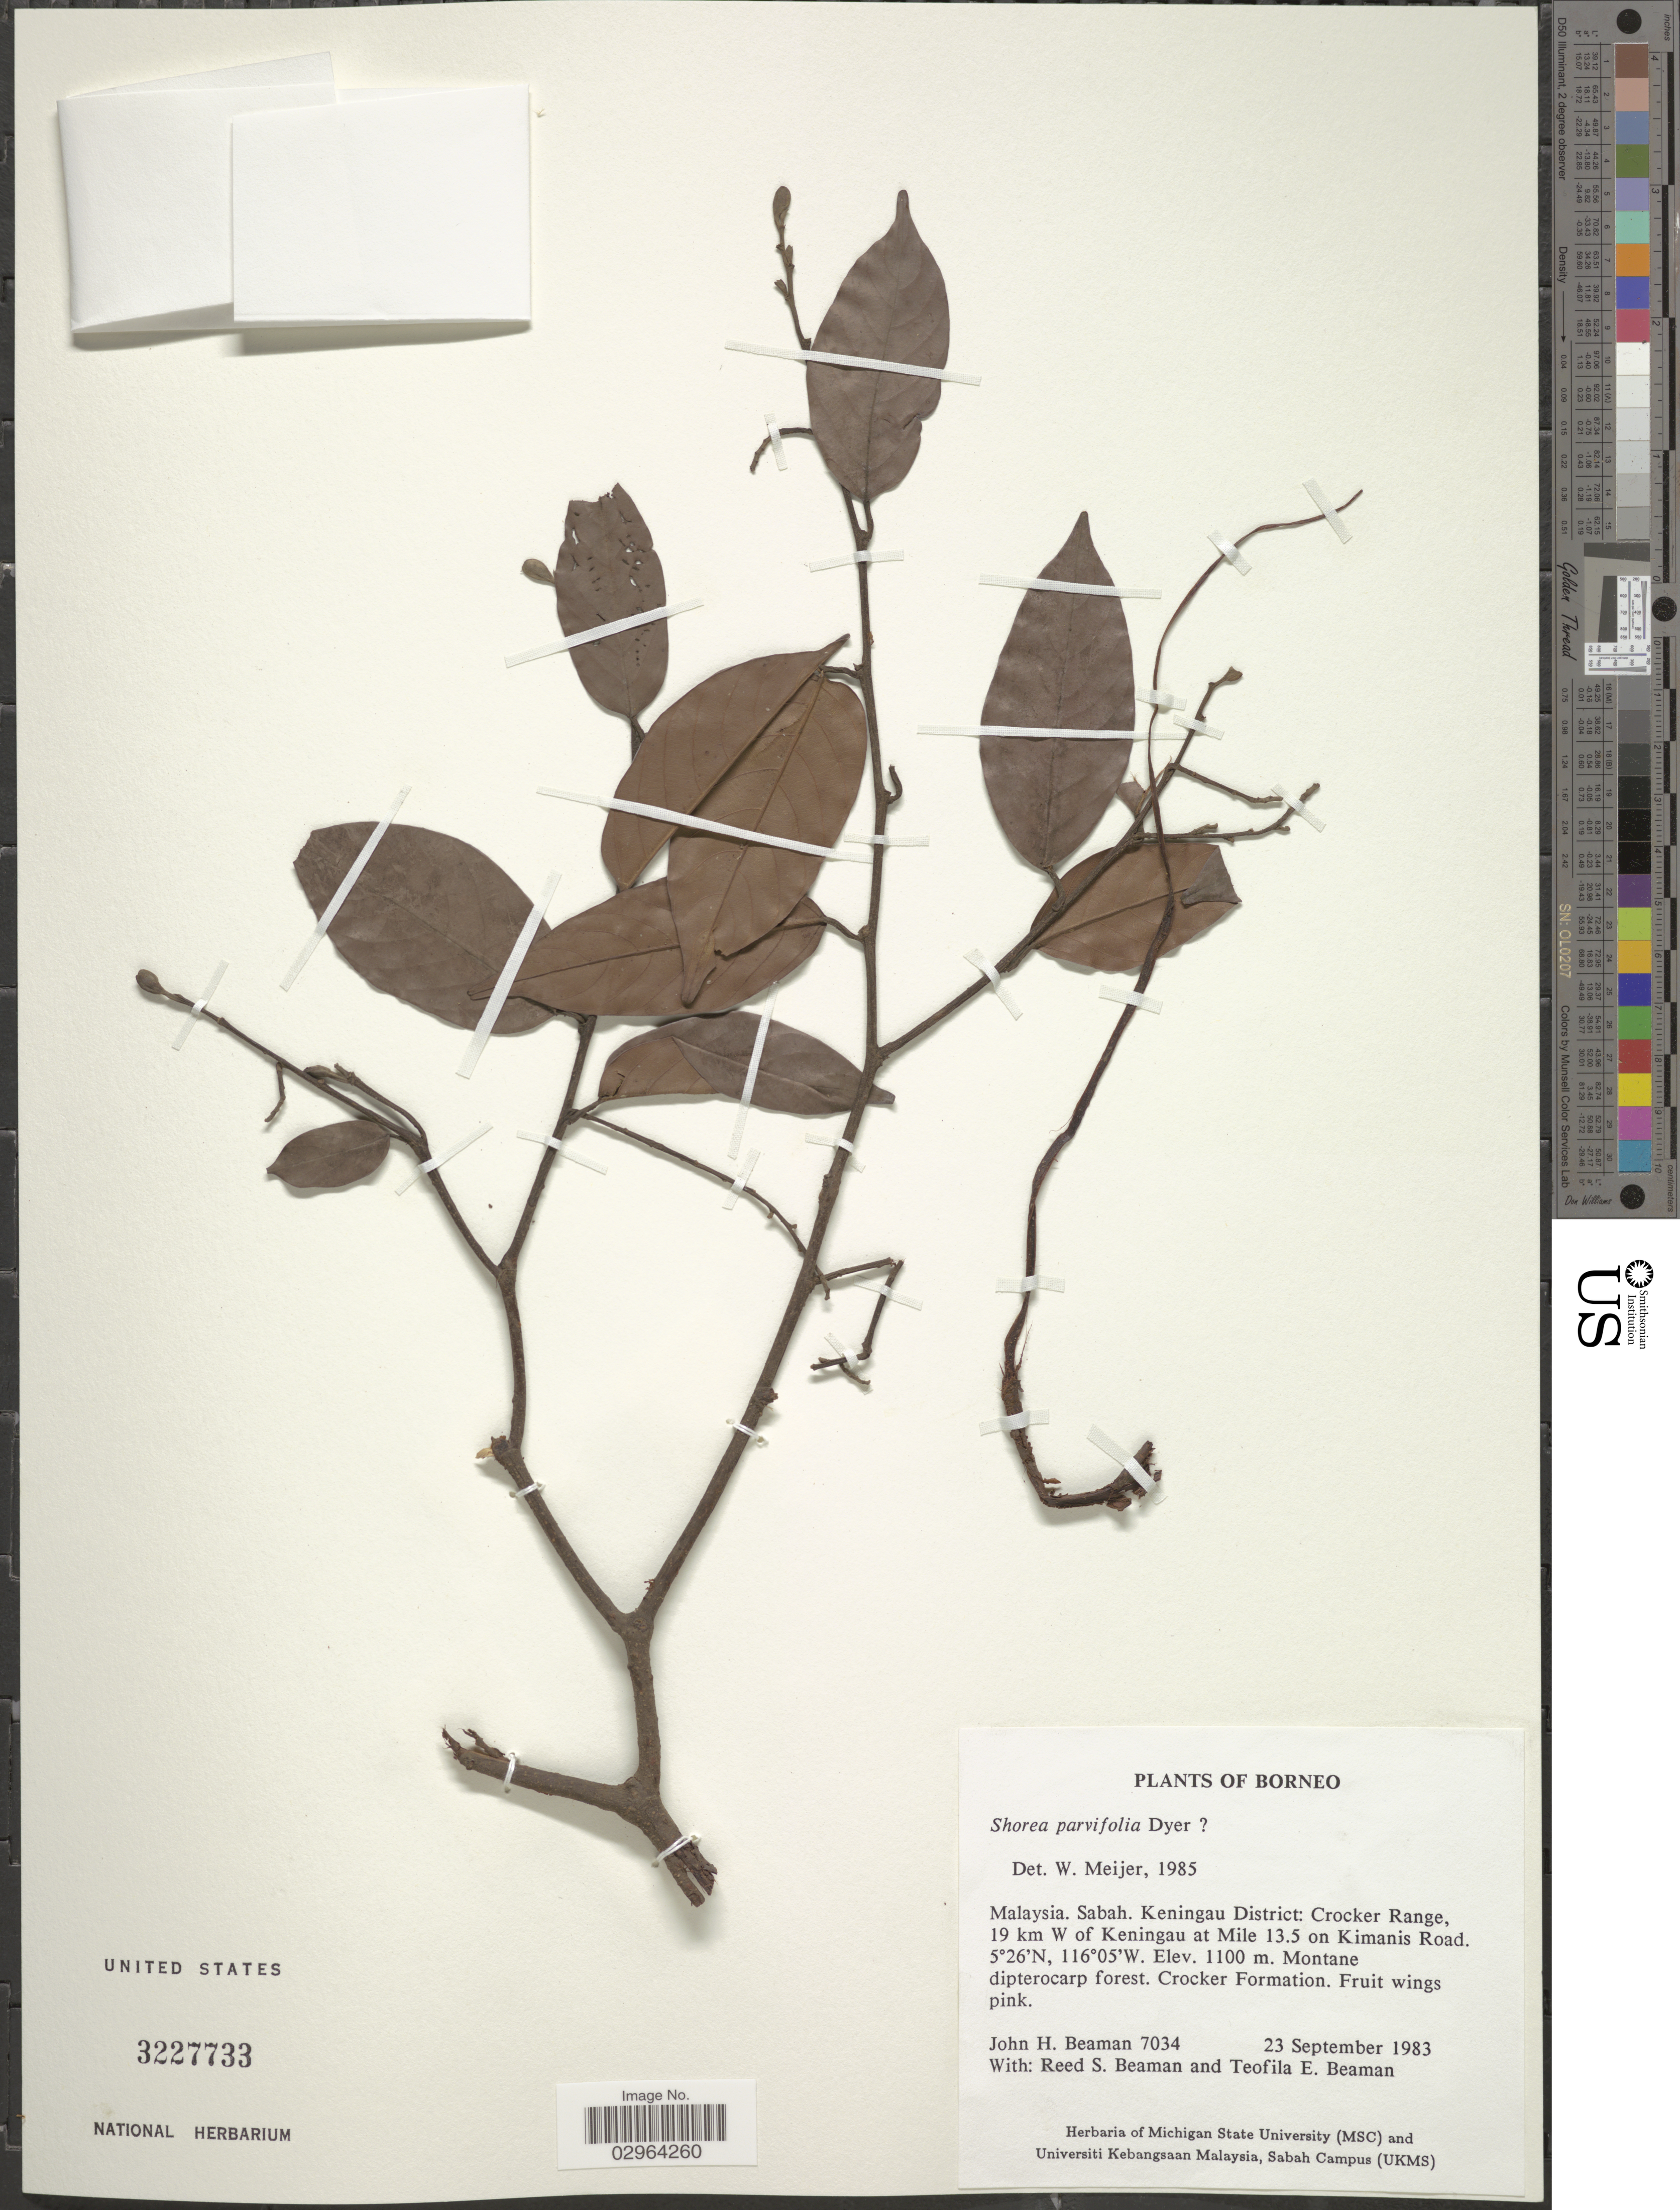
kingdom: Plantae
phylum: Tracheophyta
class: Magnoliopsida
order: Malvales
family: Dipterocarpaceae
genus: Rubroshorea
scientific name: Rubroshorea parvifolia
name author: (Dyer) P.S. Ashton & J. Heck.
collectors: J. H. Beaman, R. S. Beaman & T. E. Beaman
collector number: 7034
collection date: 1983-09-23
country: Malaysia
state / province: Sabah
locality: Borneo. Keningau District: Crocker Range, 19 km W of Keningau at Mile 13.5 on Kimanis Road.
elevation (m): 1100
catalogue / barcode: US 3227733